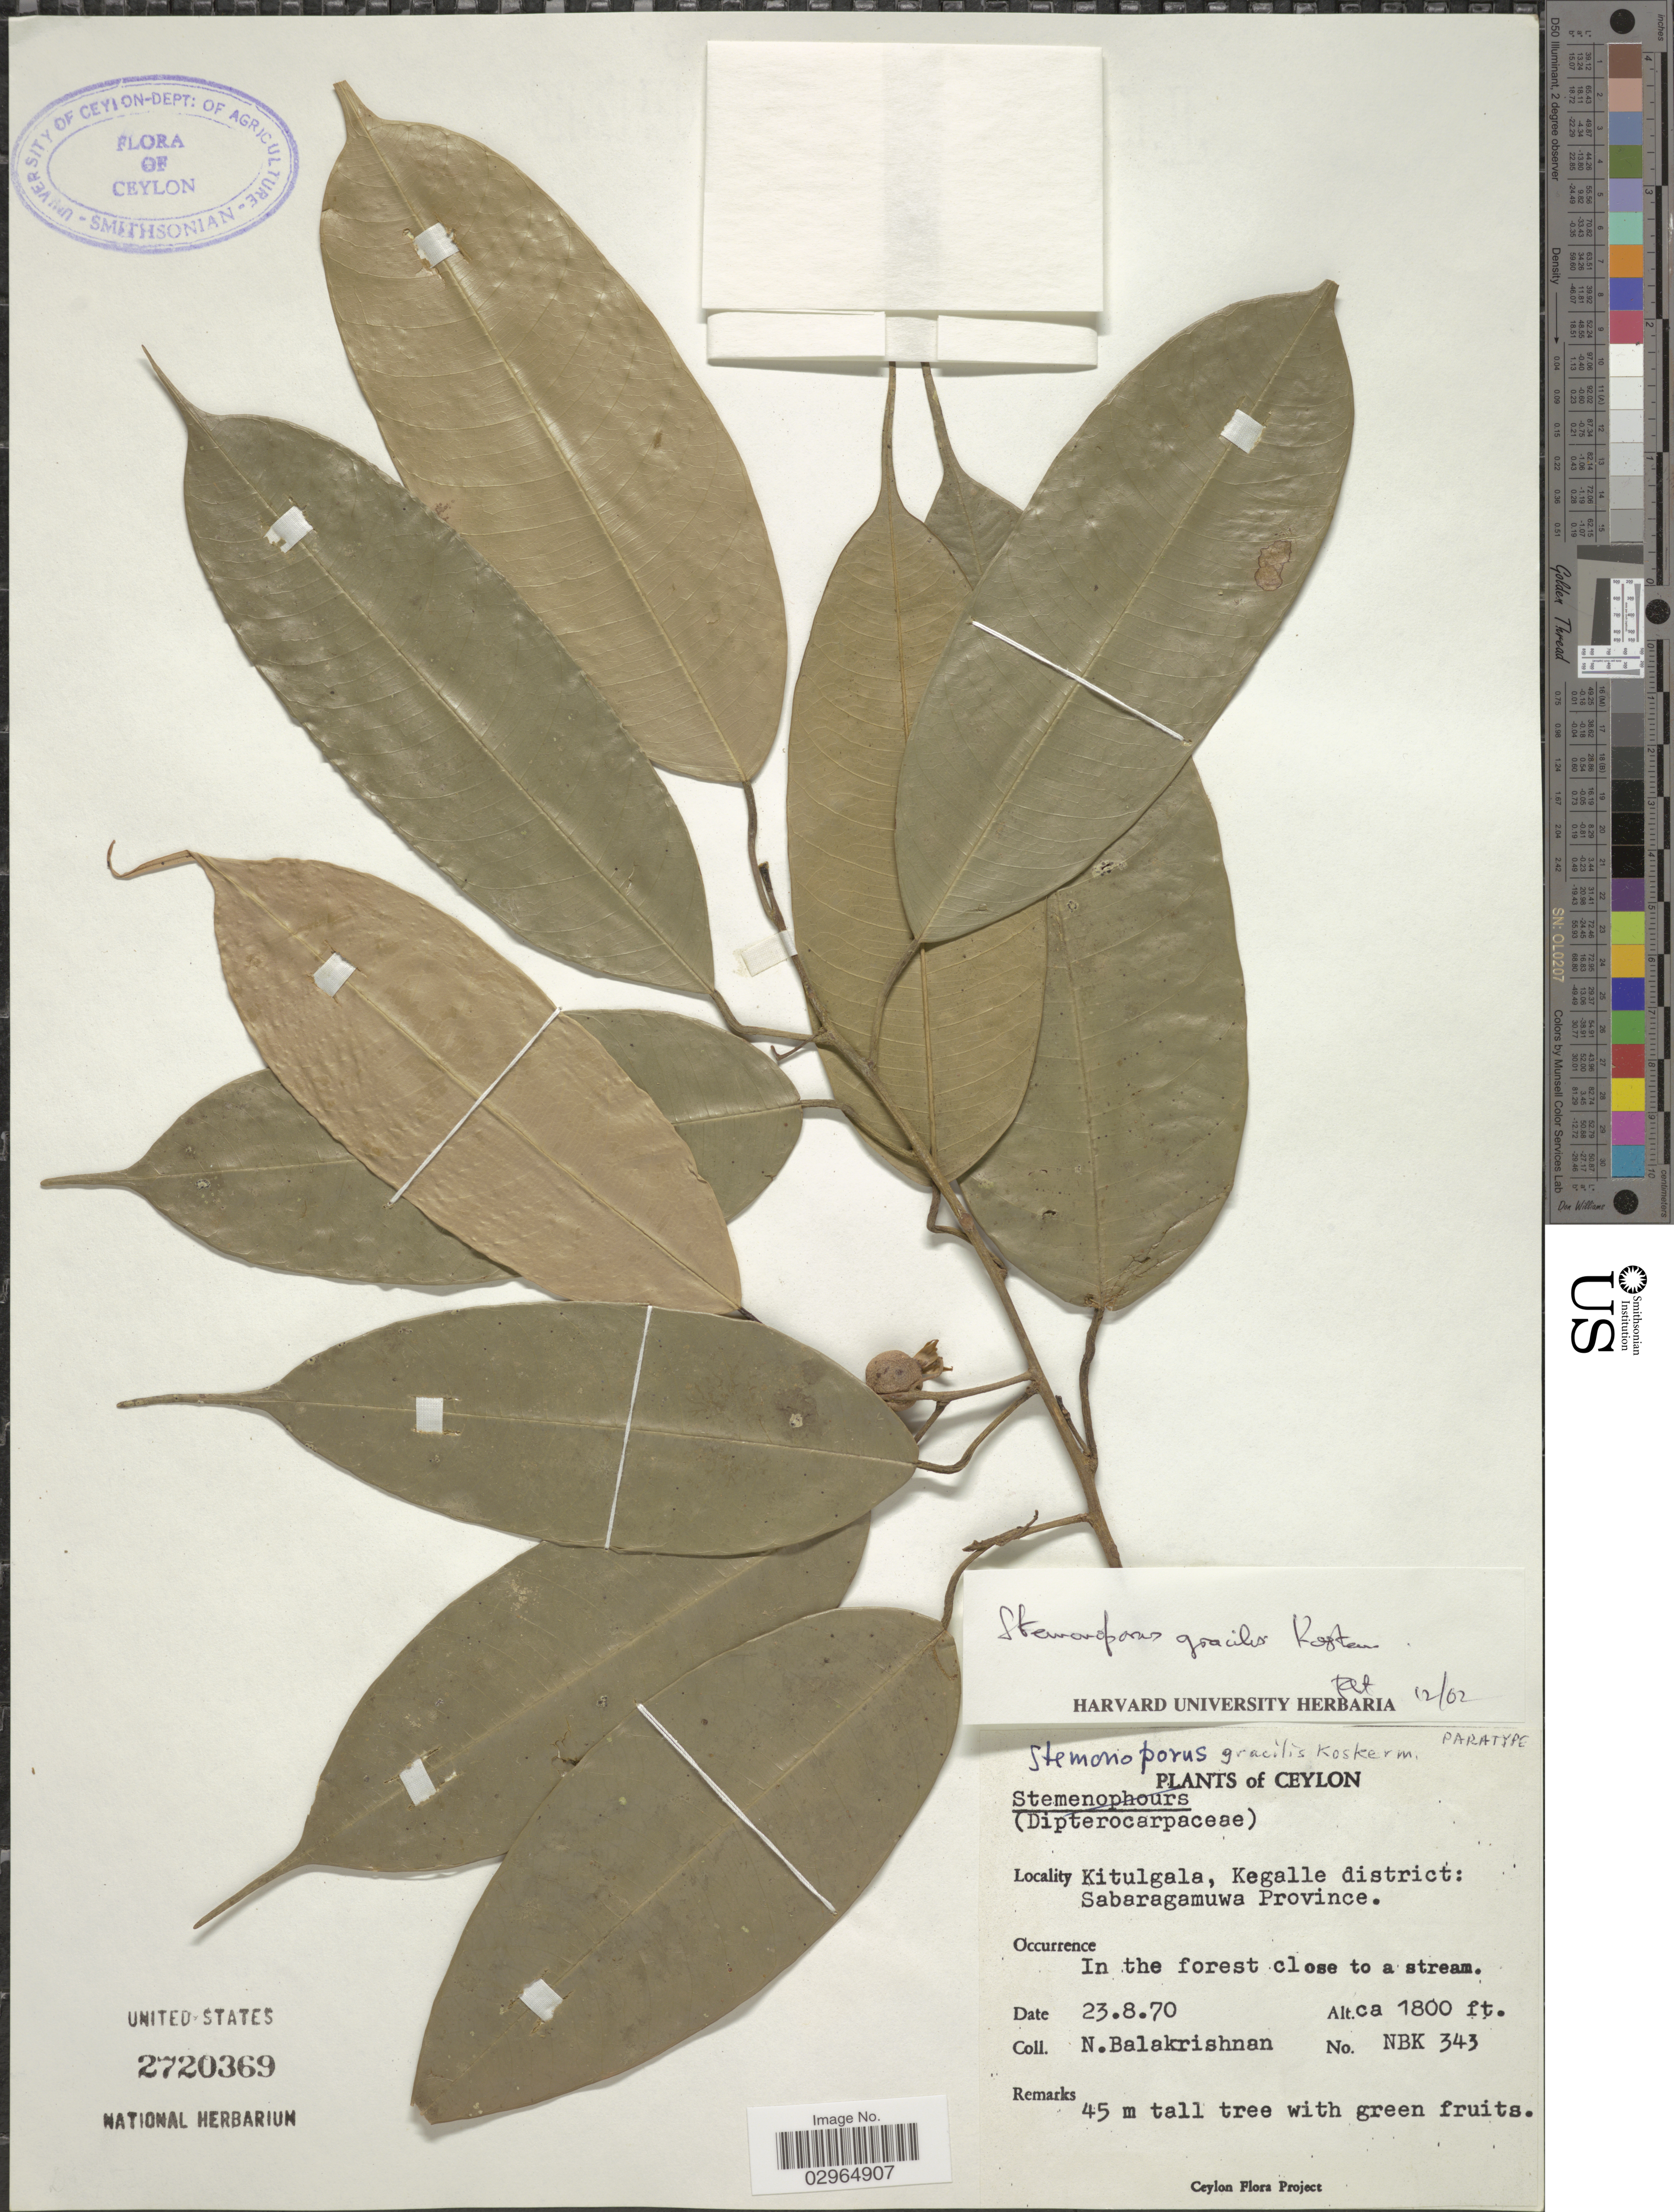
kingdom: Plantae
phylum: Tracheophyta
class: Magnoliopsida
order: Malvales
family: Dipterocarpaceae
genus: Stemonoporus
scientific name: Stemonoporus gracilis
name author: Kosterm.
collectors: N. Balakrishnan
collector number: NBK 343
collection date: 1970-08-23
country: Sri Lanka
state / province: Sabaragamuwa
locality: Ceylon. Kitulgala, Kegalle district.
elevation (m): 549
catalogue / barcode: US 2720369